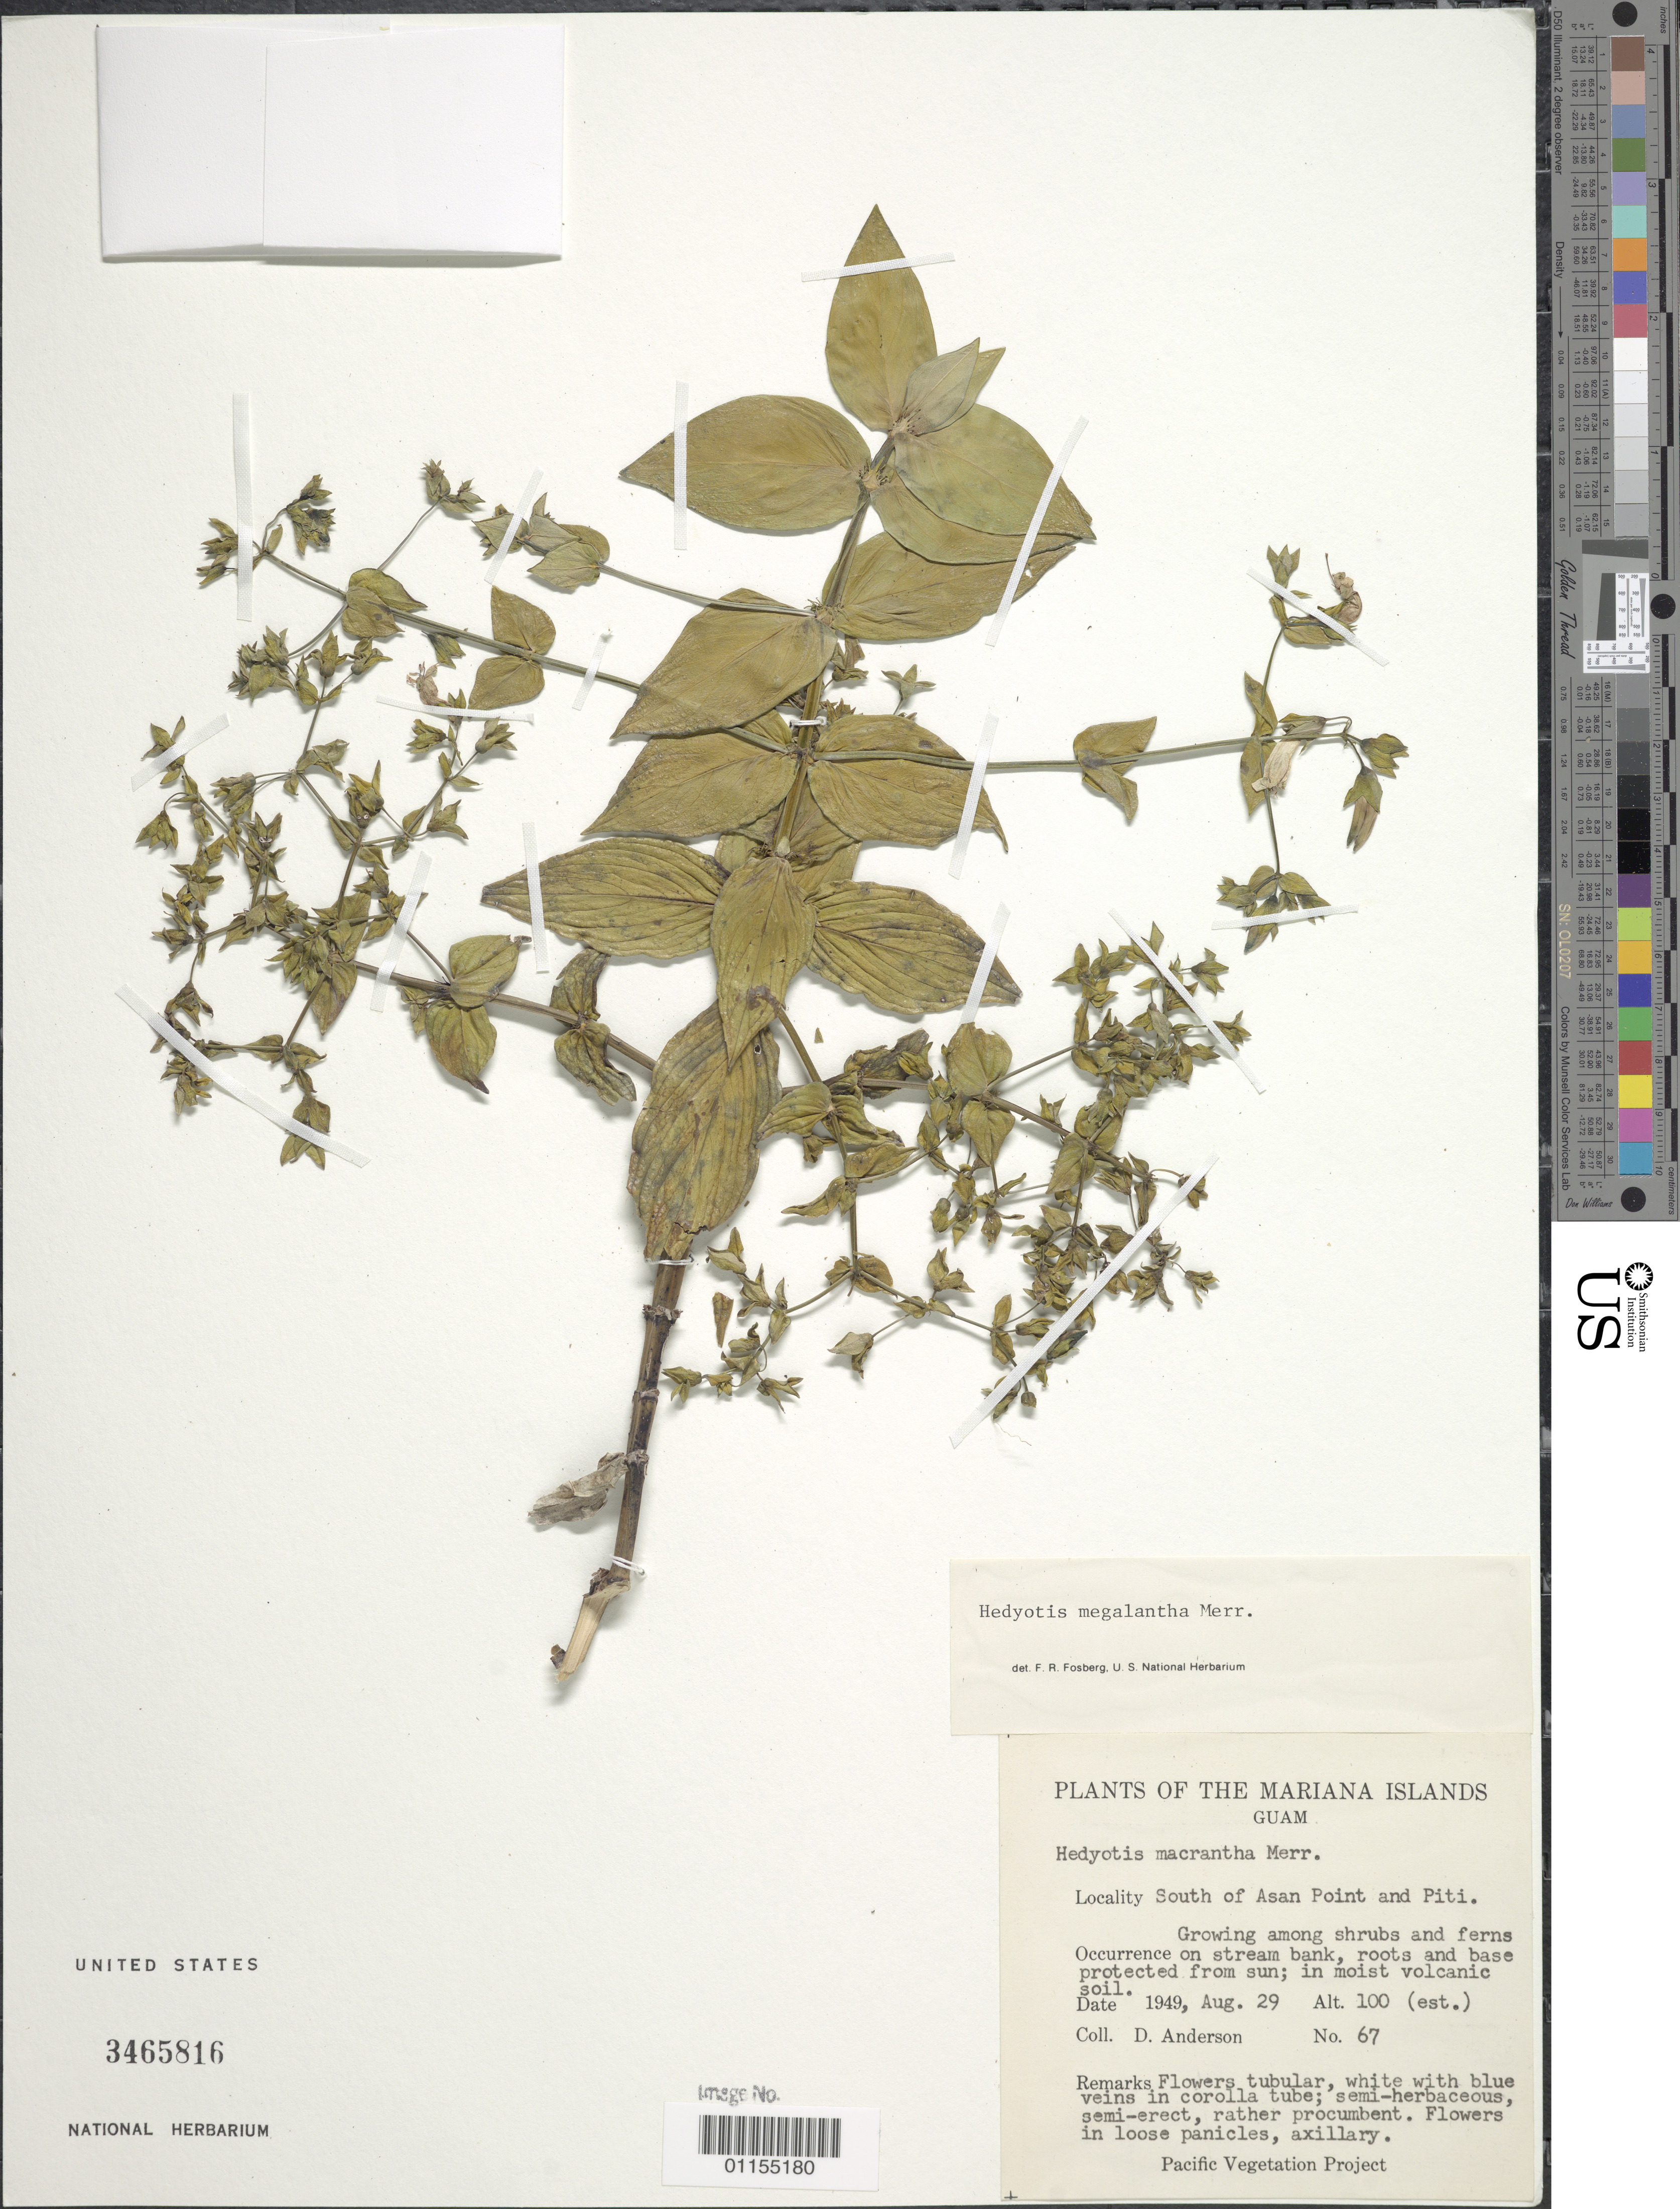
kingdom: Plantae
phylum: Tracheophyta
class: Magnoliopsida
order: Gentianales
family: Rubiaceae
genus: Hedyotis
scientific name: Hedyotis megalantha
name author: Merr.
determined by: Fosberg, F. R.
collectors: D. Anderson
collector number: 67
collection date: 1949-08-29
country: Guam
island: Guam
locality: South of Asan Point and Piti.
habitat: On stream bank, protected from sun.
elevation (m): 100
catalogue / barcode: US 3465816